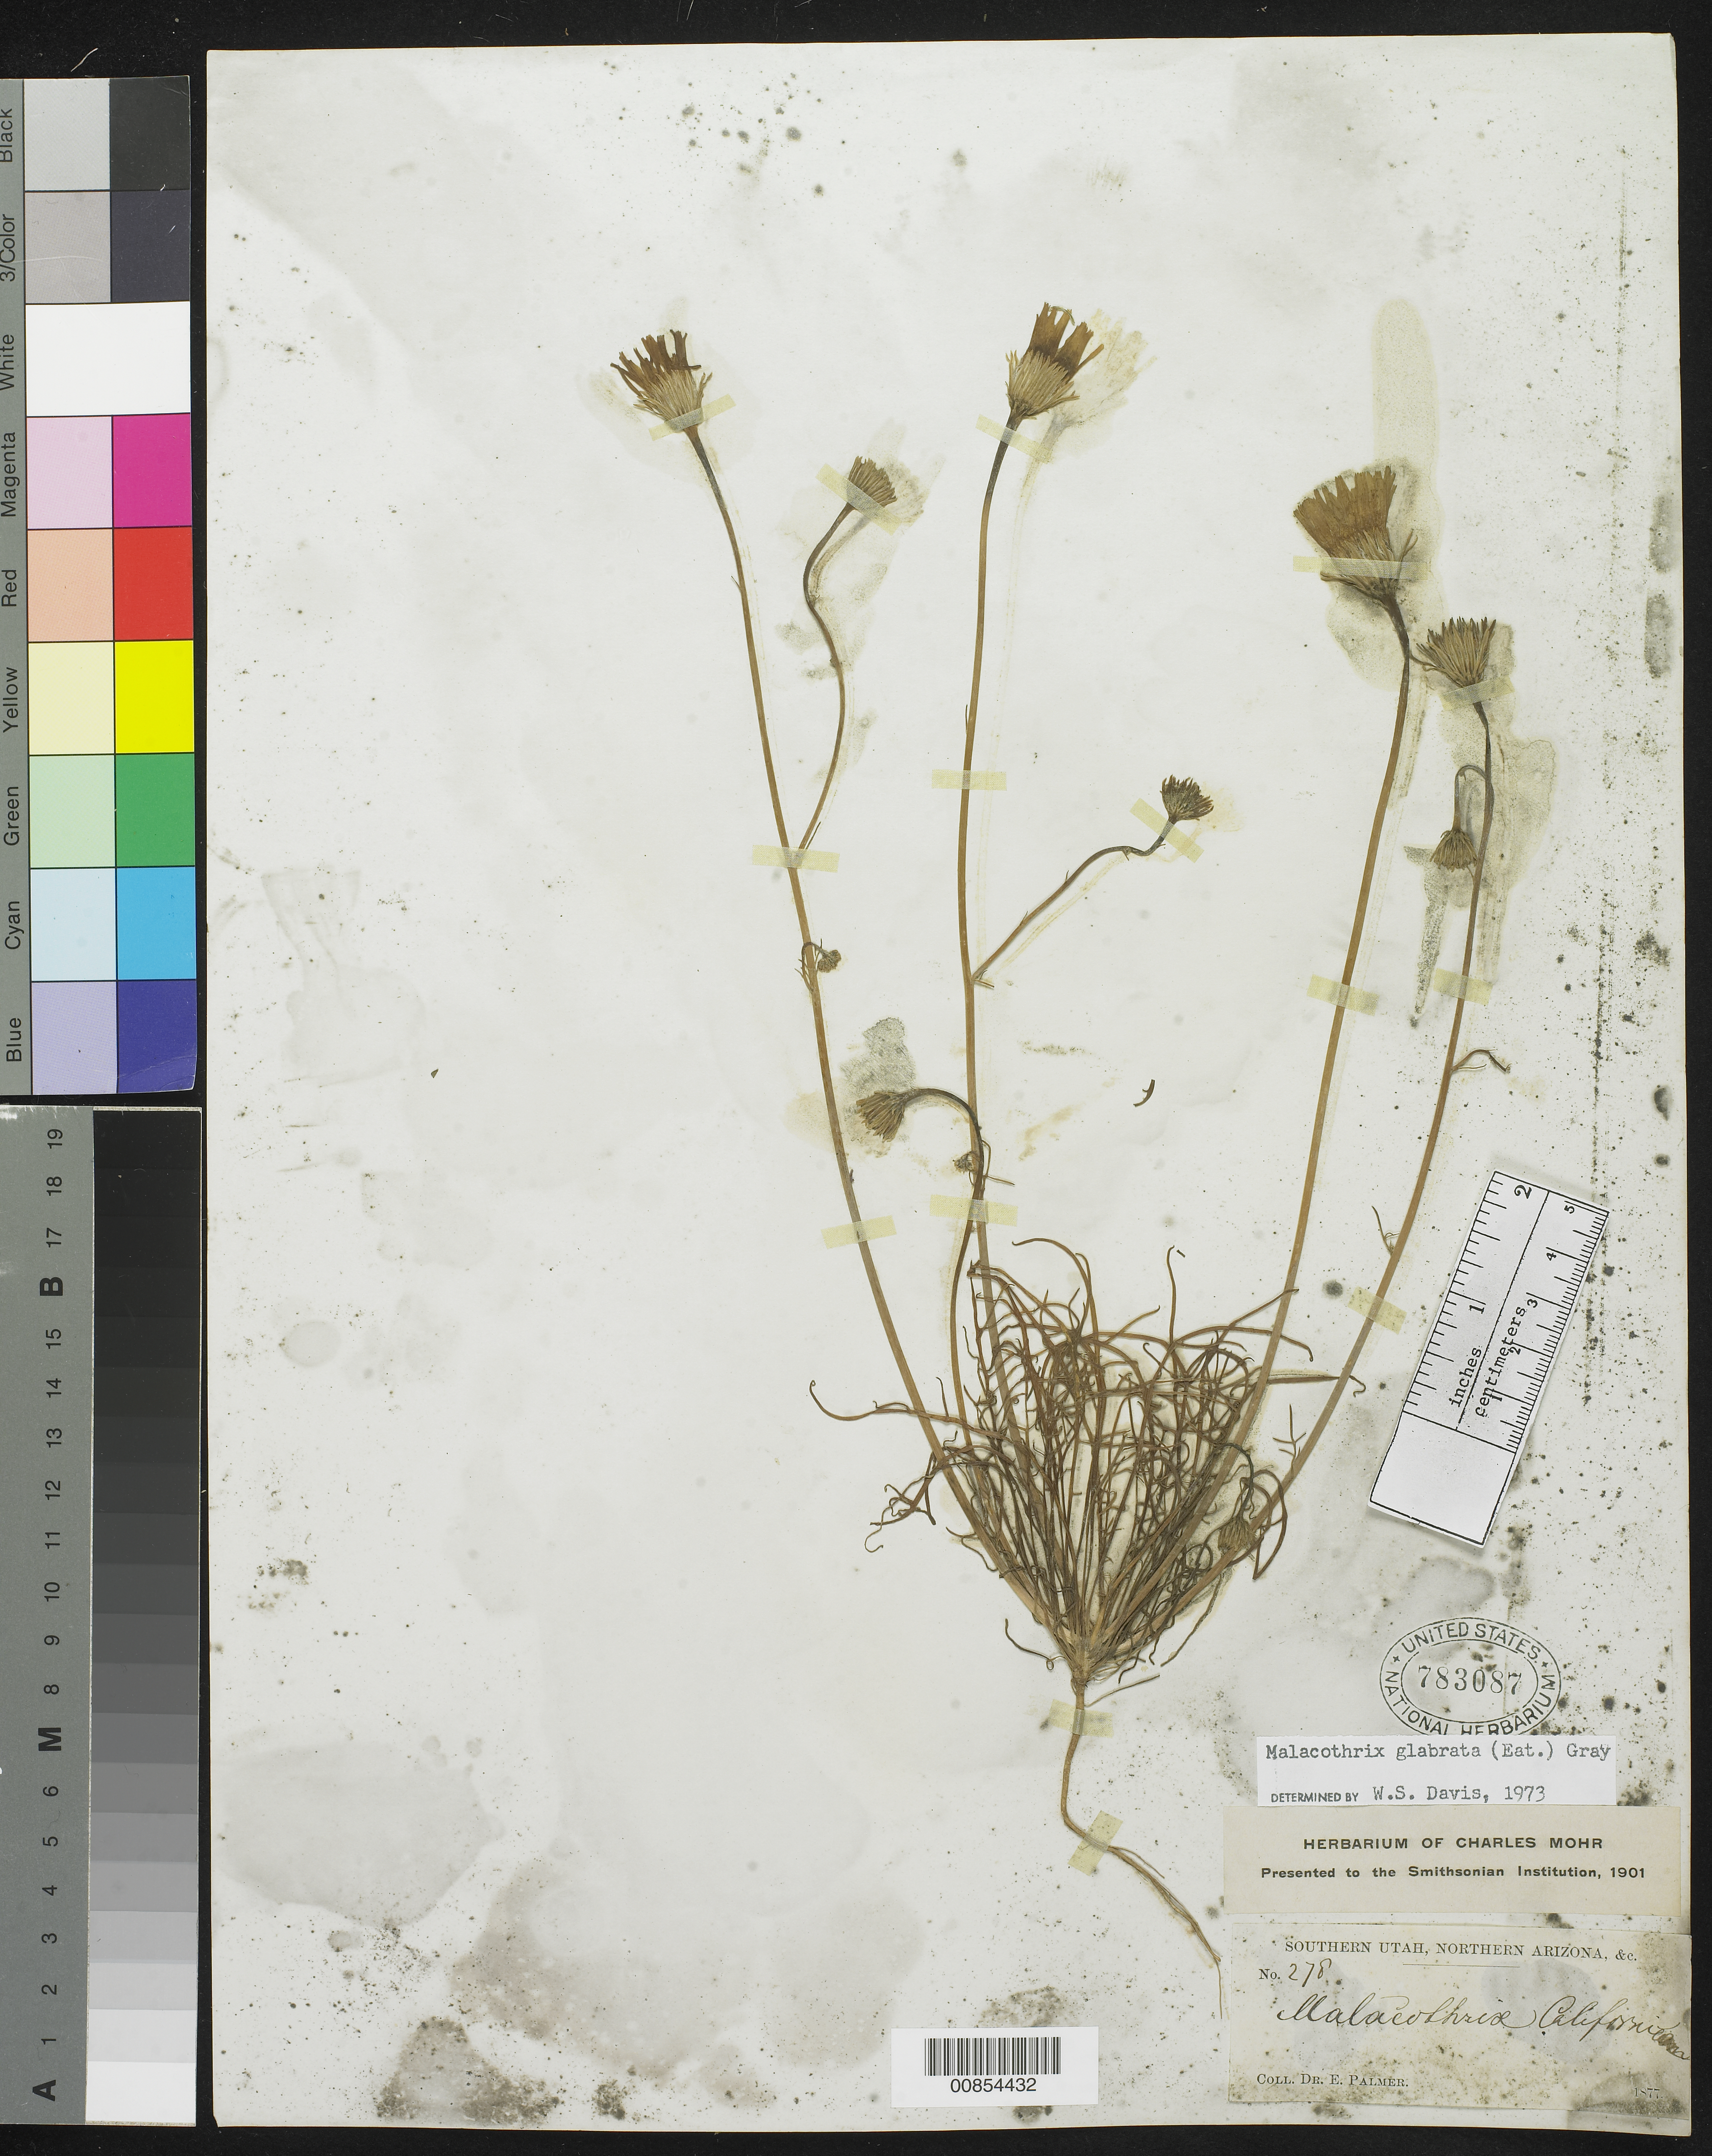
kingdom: Plantae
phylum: Tracheophyta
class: Magnoliopsida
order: Asterales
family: Asteraceae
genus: Malacothrix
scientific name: Malacothrix glabrata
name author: (A. Gray ex D.C. Eaton) A. Gray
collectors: E. Palmer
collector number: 278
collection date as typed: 1877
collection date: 1877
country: United States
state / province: Arizona / Utah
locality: Southern Utah, Northern Arizona, & c.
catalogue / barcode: US 783087